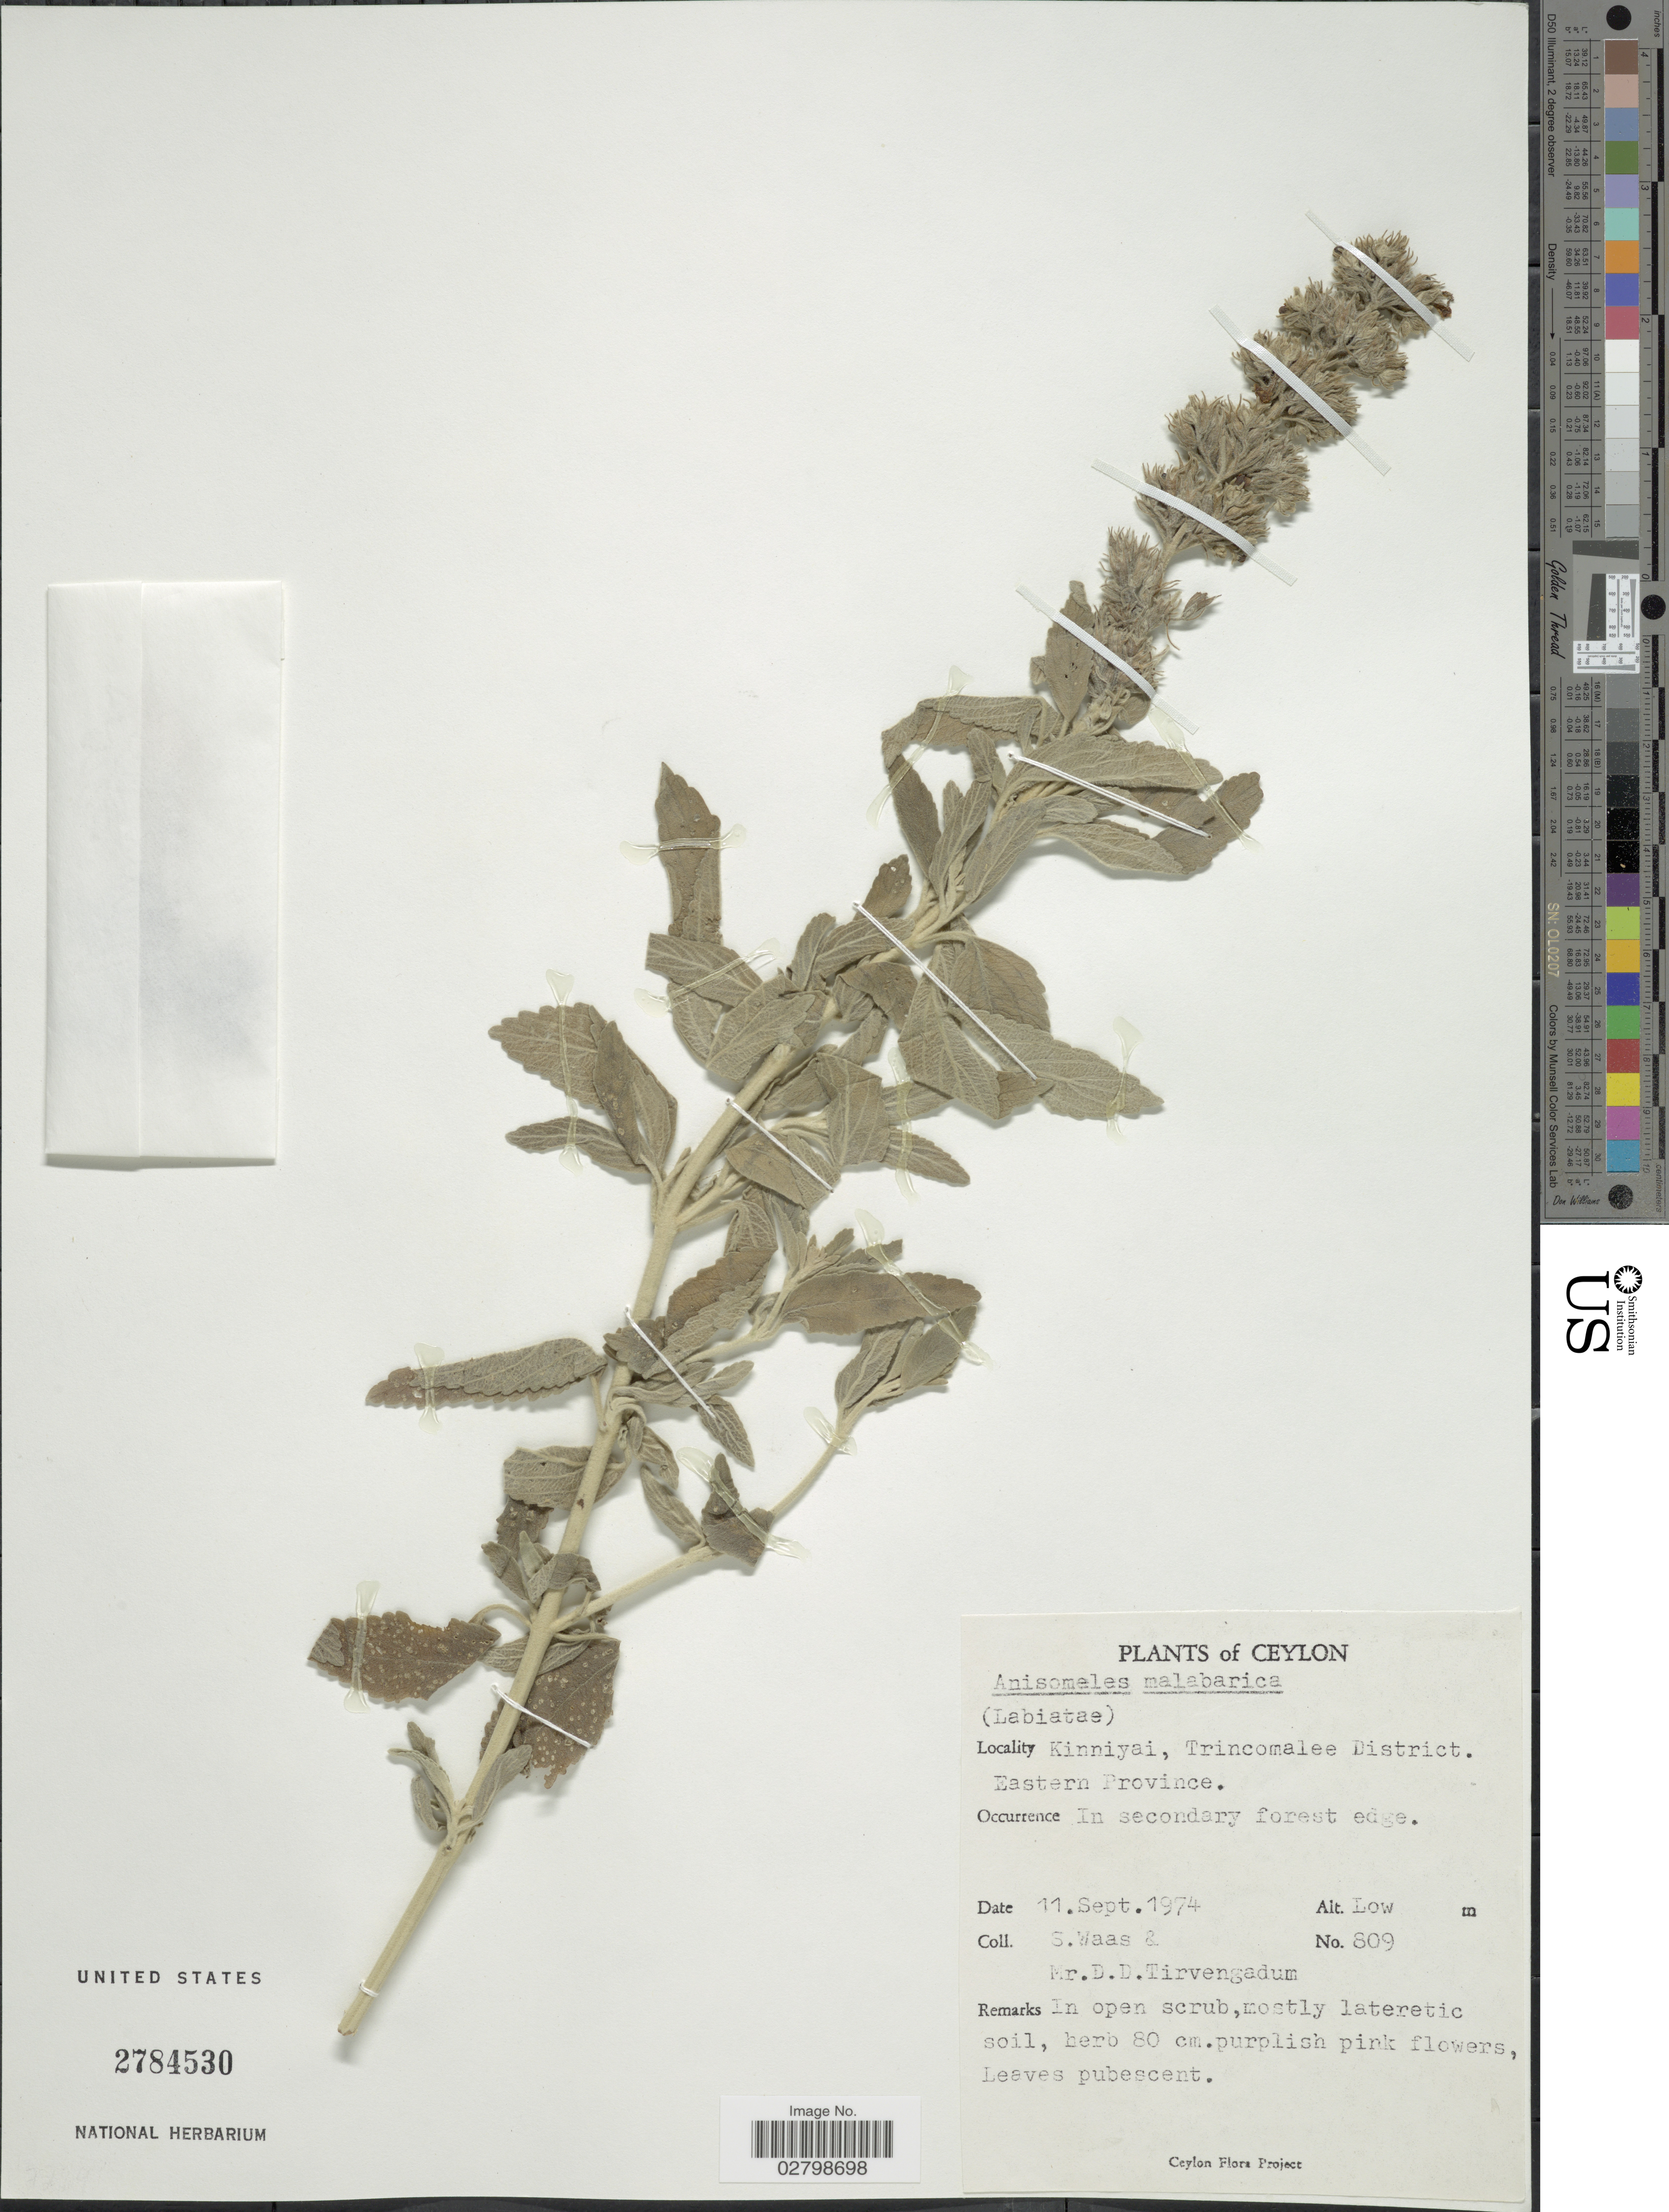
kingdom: Plantae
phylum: Tracheophyta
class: Magnoliopsida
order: Lamiales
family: Lamiaceae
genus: Anisomeles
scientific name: Anisomeles malabarica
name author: (L.) R. Br. ex Sims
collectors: S. Waas & D. Tirvengadum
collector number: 809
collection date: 1974-09-11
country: Sri Lanka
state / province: Eastern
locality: Ceylon, Kinniyai, Trincomalee District.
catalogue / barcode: US 2784530